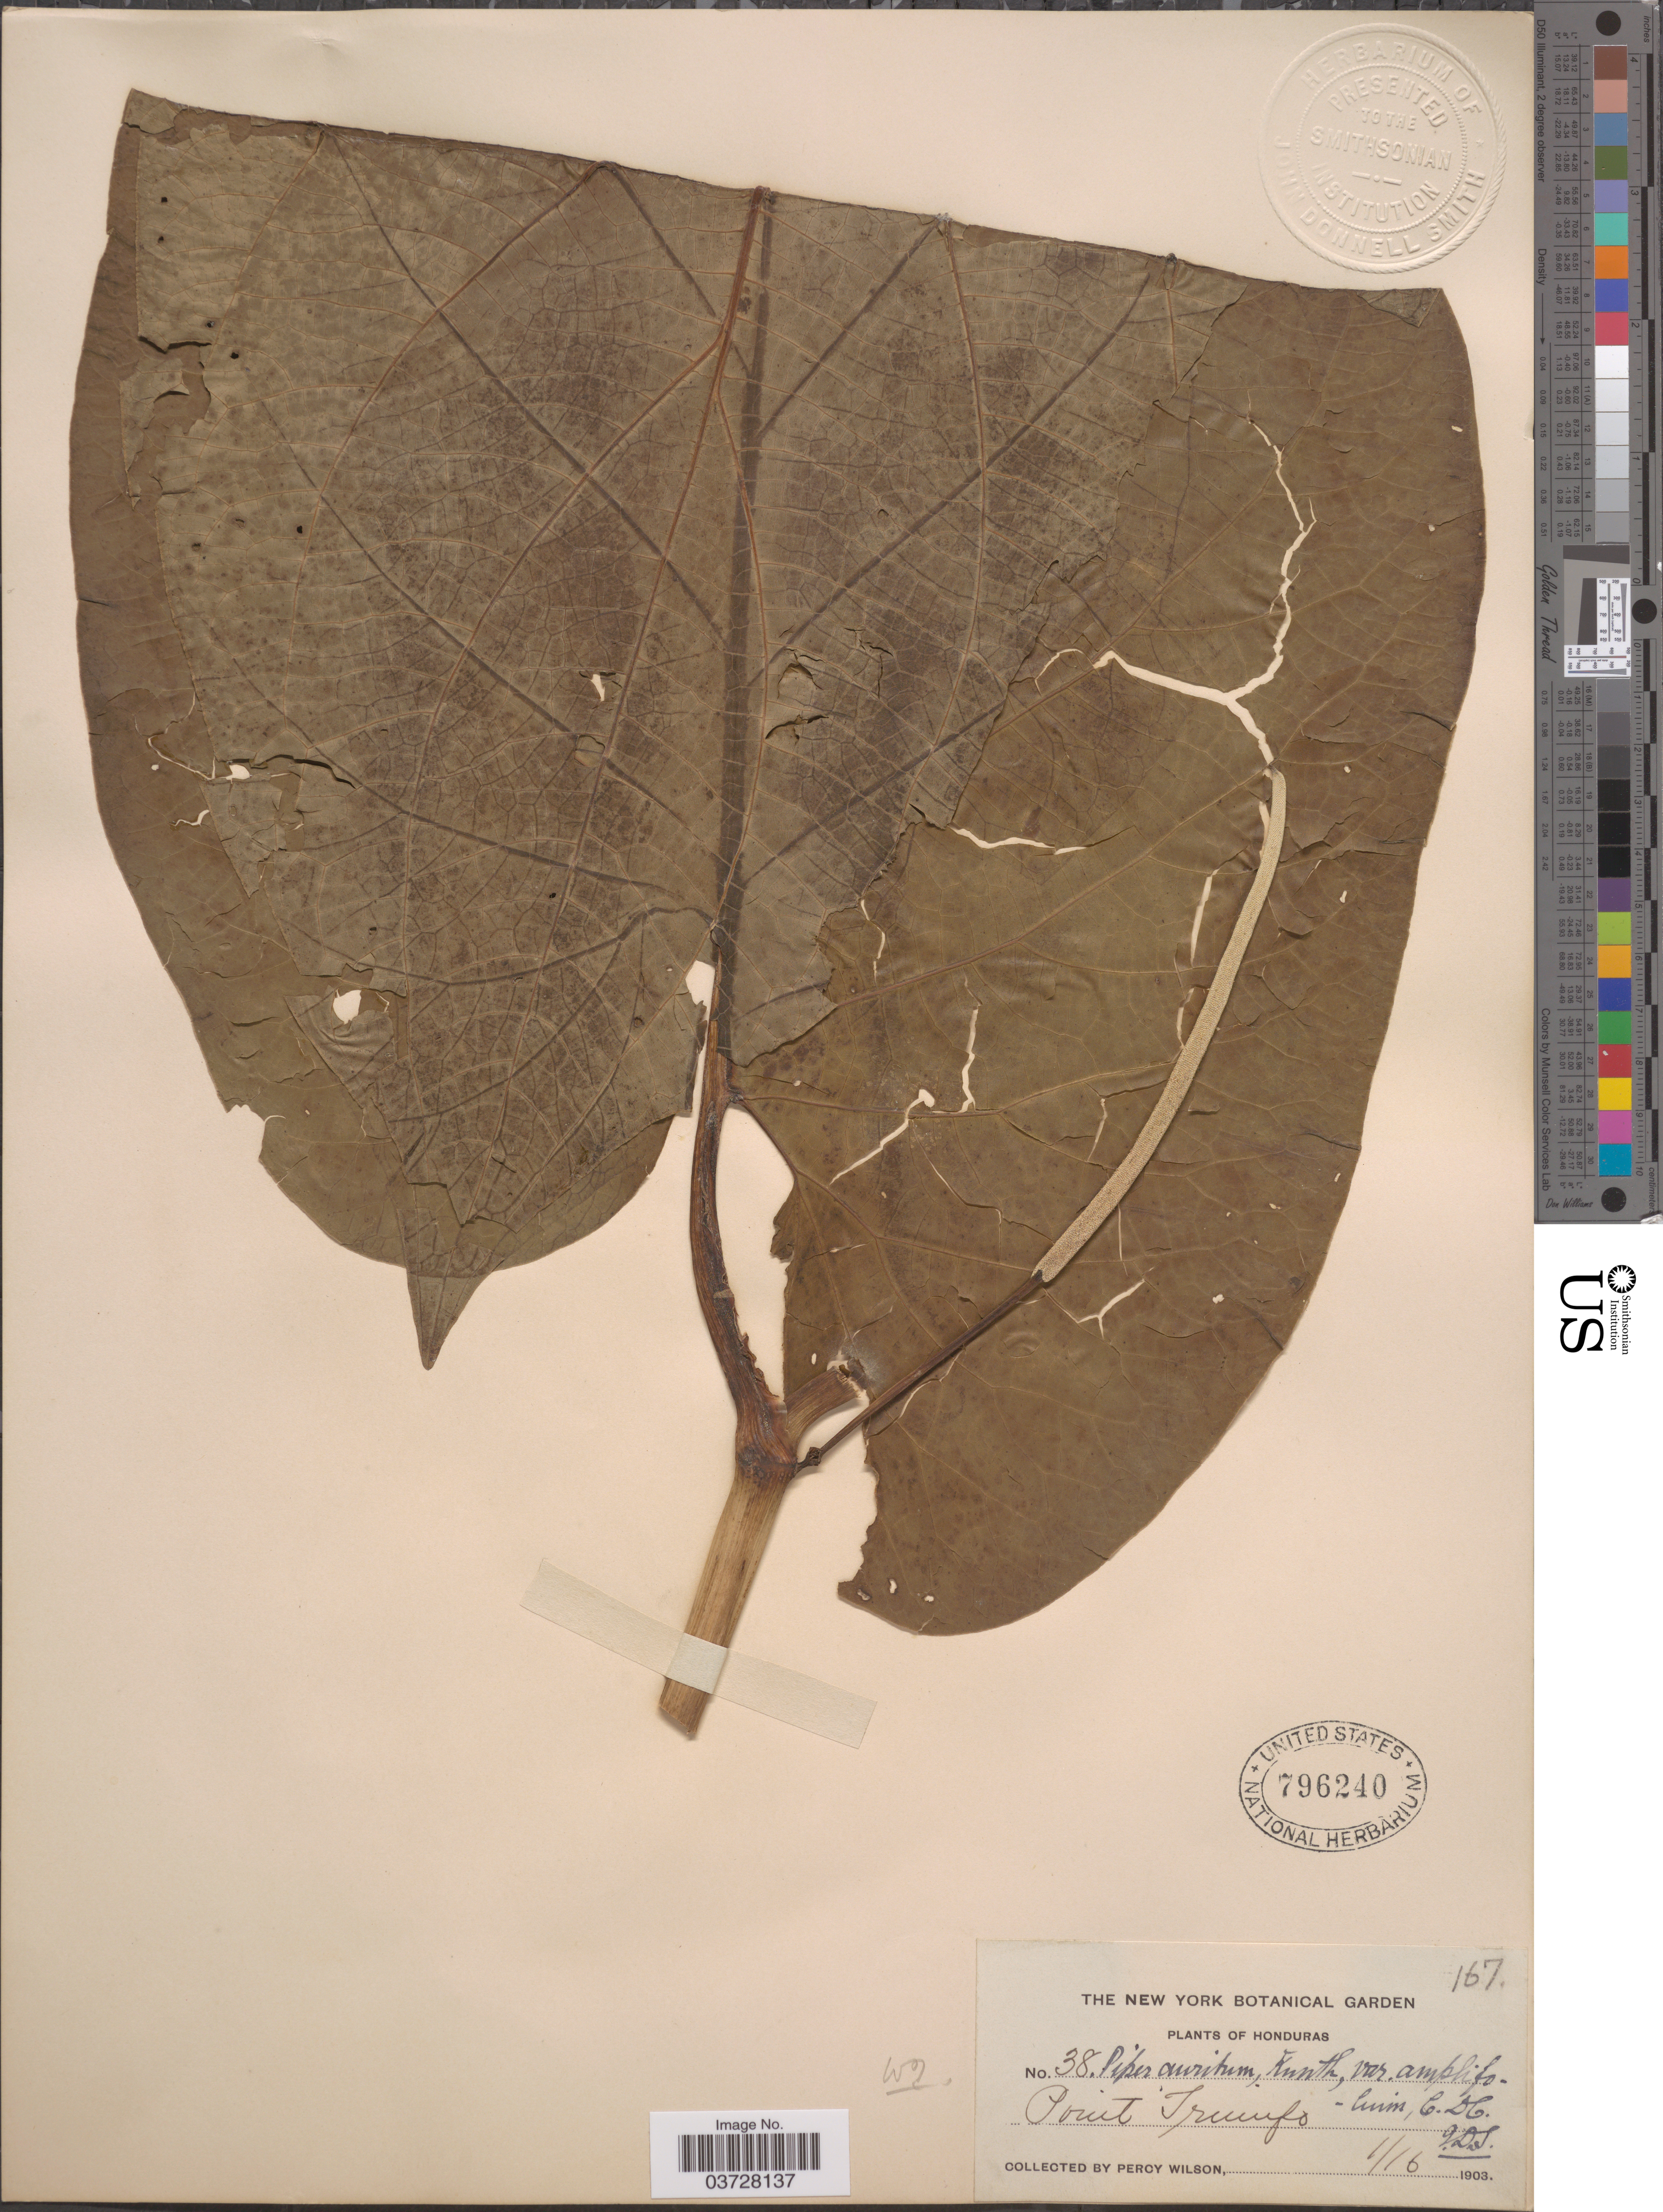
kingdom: Plantae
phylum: Tracheophyta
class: Magnoliopsida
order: Piperales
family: Piperaceae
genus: Piper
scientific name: Piper auritum var. amplifolium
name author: C. DC.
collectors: P. Wilson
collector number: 38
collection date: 1903-01-16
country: Honduras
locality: Point Triunfo.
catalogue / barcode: US 796240